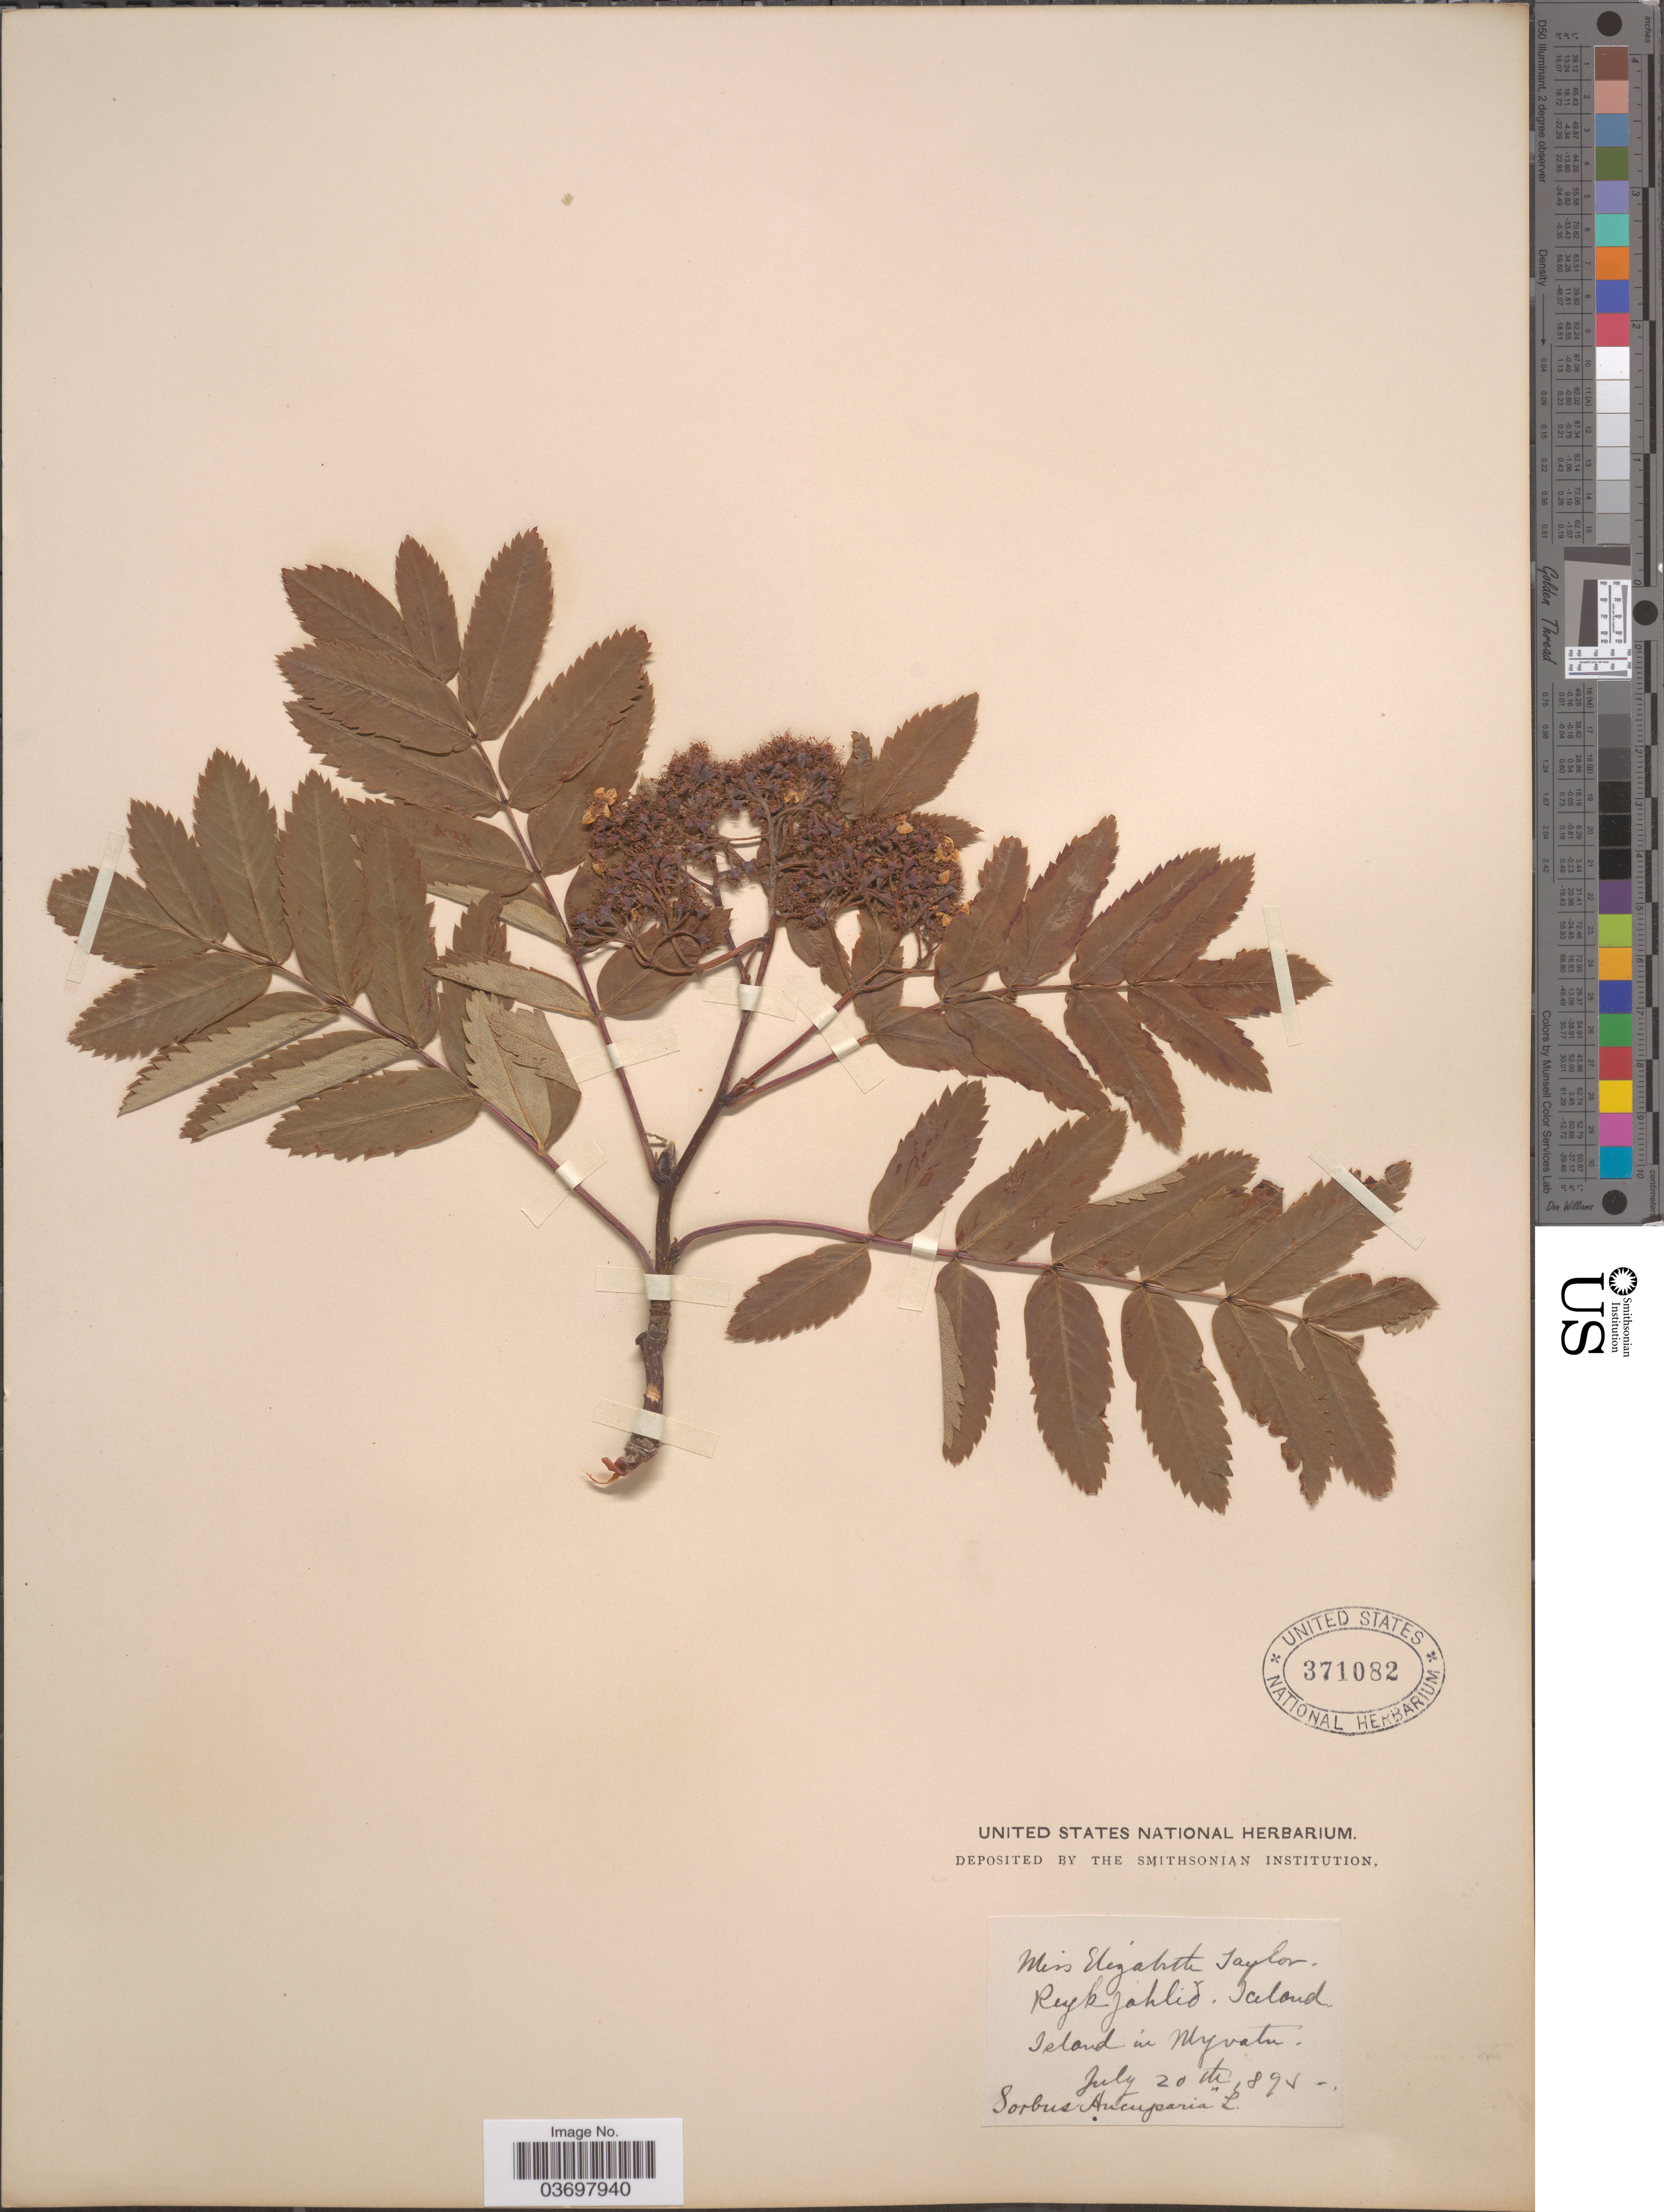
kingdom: Plantae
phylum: Tracheophyta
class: Magnoliopsida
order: Rosales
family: Rosaceae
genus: Sorbus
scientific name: Sorbus aucuparia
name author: L.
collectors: E. L. Taylor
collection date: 1895-07-20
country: Iceland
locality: Reykjahlid. Island in Myvatn.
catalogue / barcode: US 371082